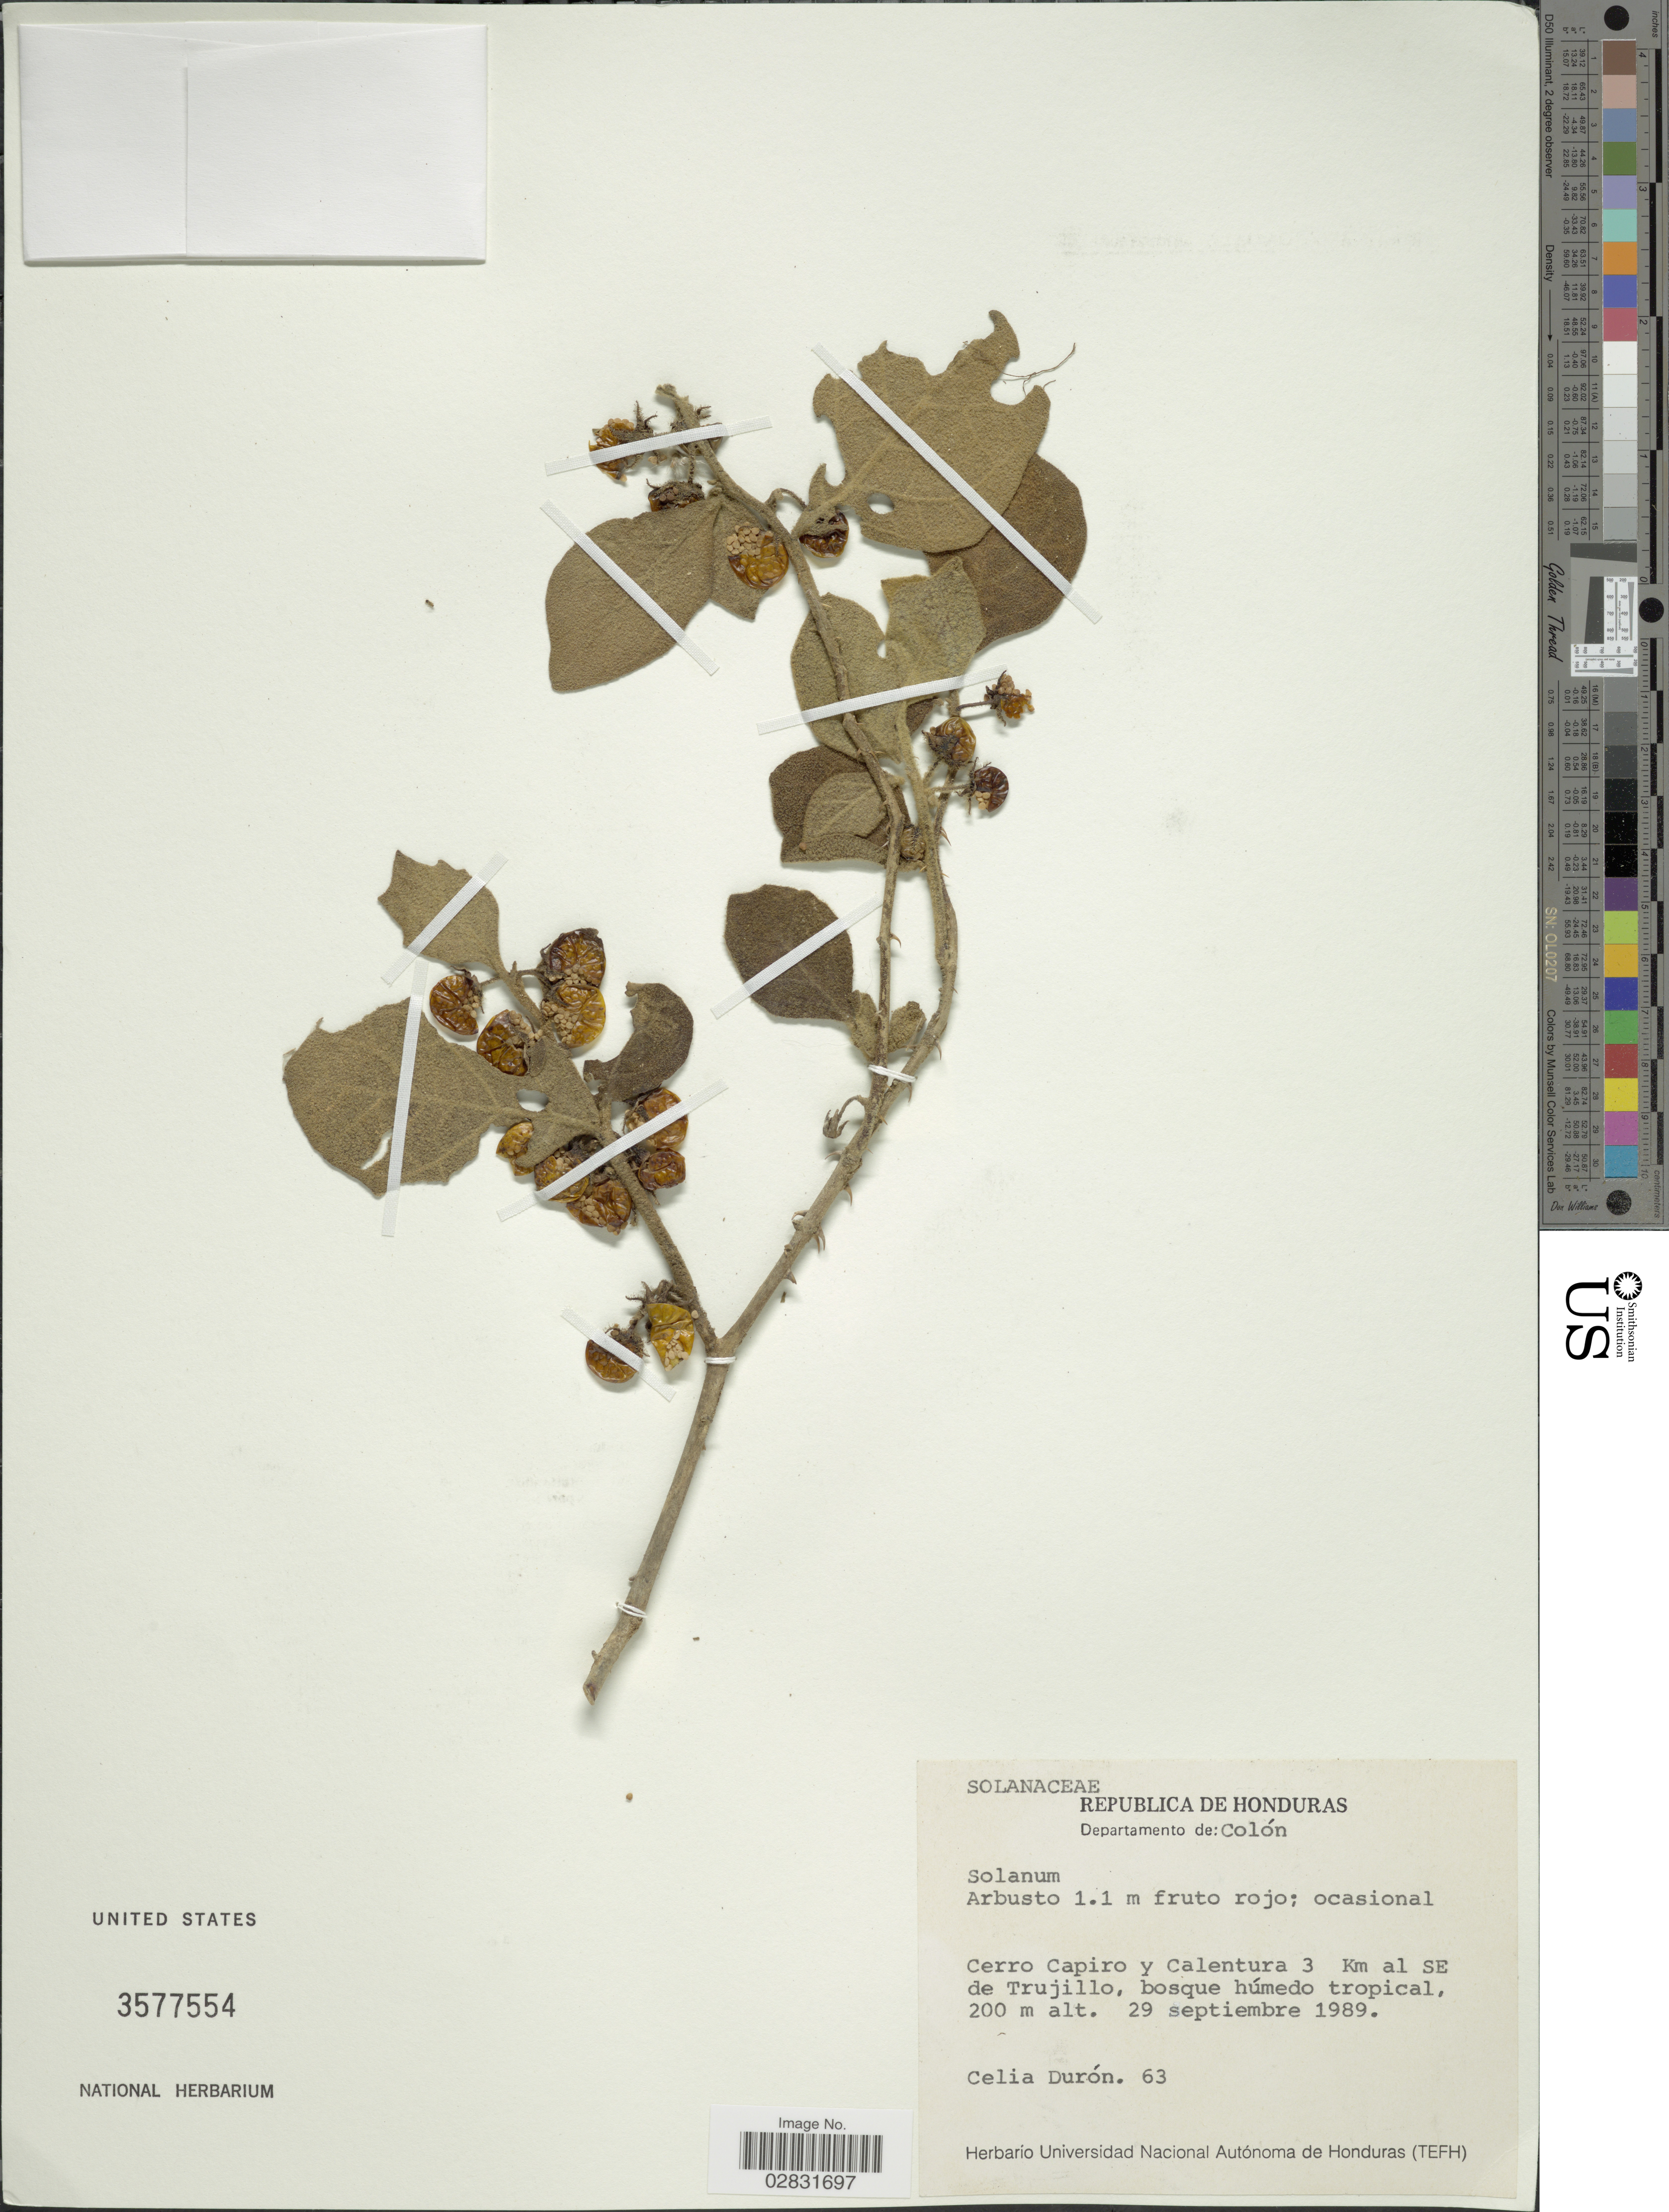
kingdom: Plantae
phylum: Tracheophyta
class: Magnoliopsida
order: Solanales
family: Solanaceae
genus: Solanum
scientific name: Solanum sp.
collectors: C. Duron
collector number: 63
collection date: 1989-09-29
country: Honduras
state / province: Colón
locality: Departamento de: Colón. Cerro Capiro y Calentura 3 Km al SE de Trujillo.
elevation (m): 200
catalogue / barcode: US 3577554